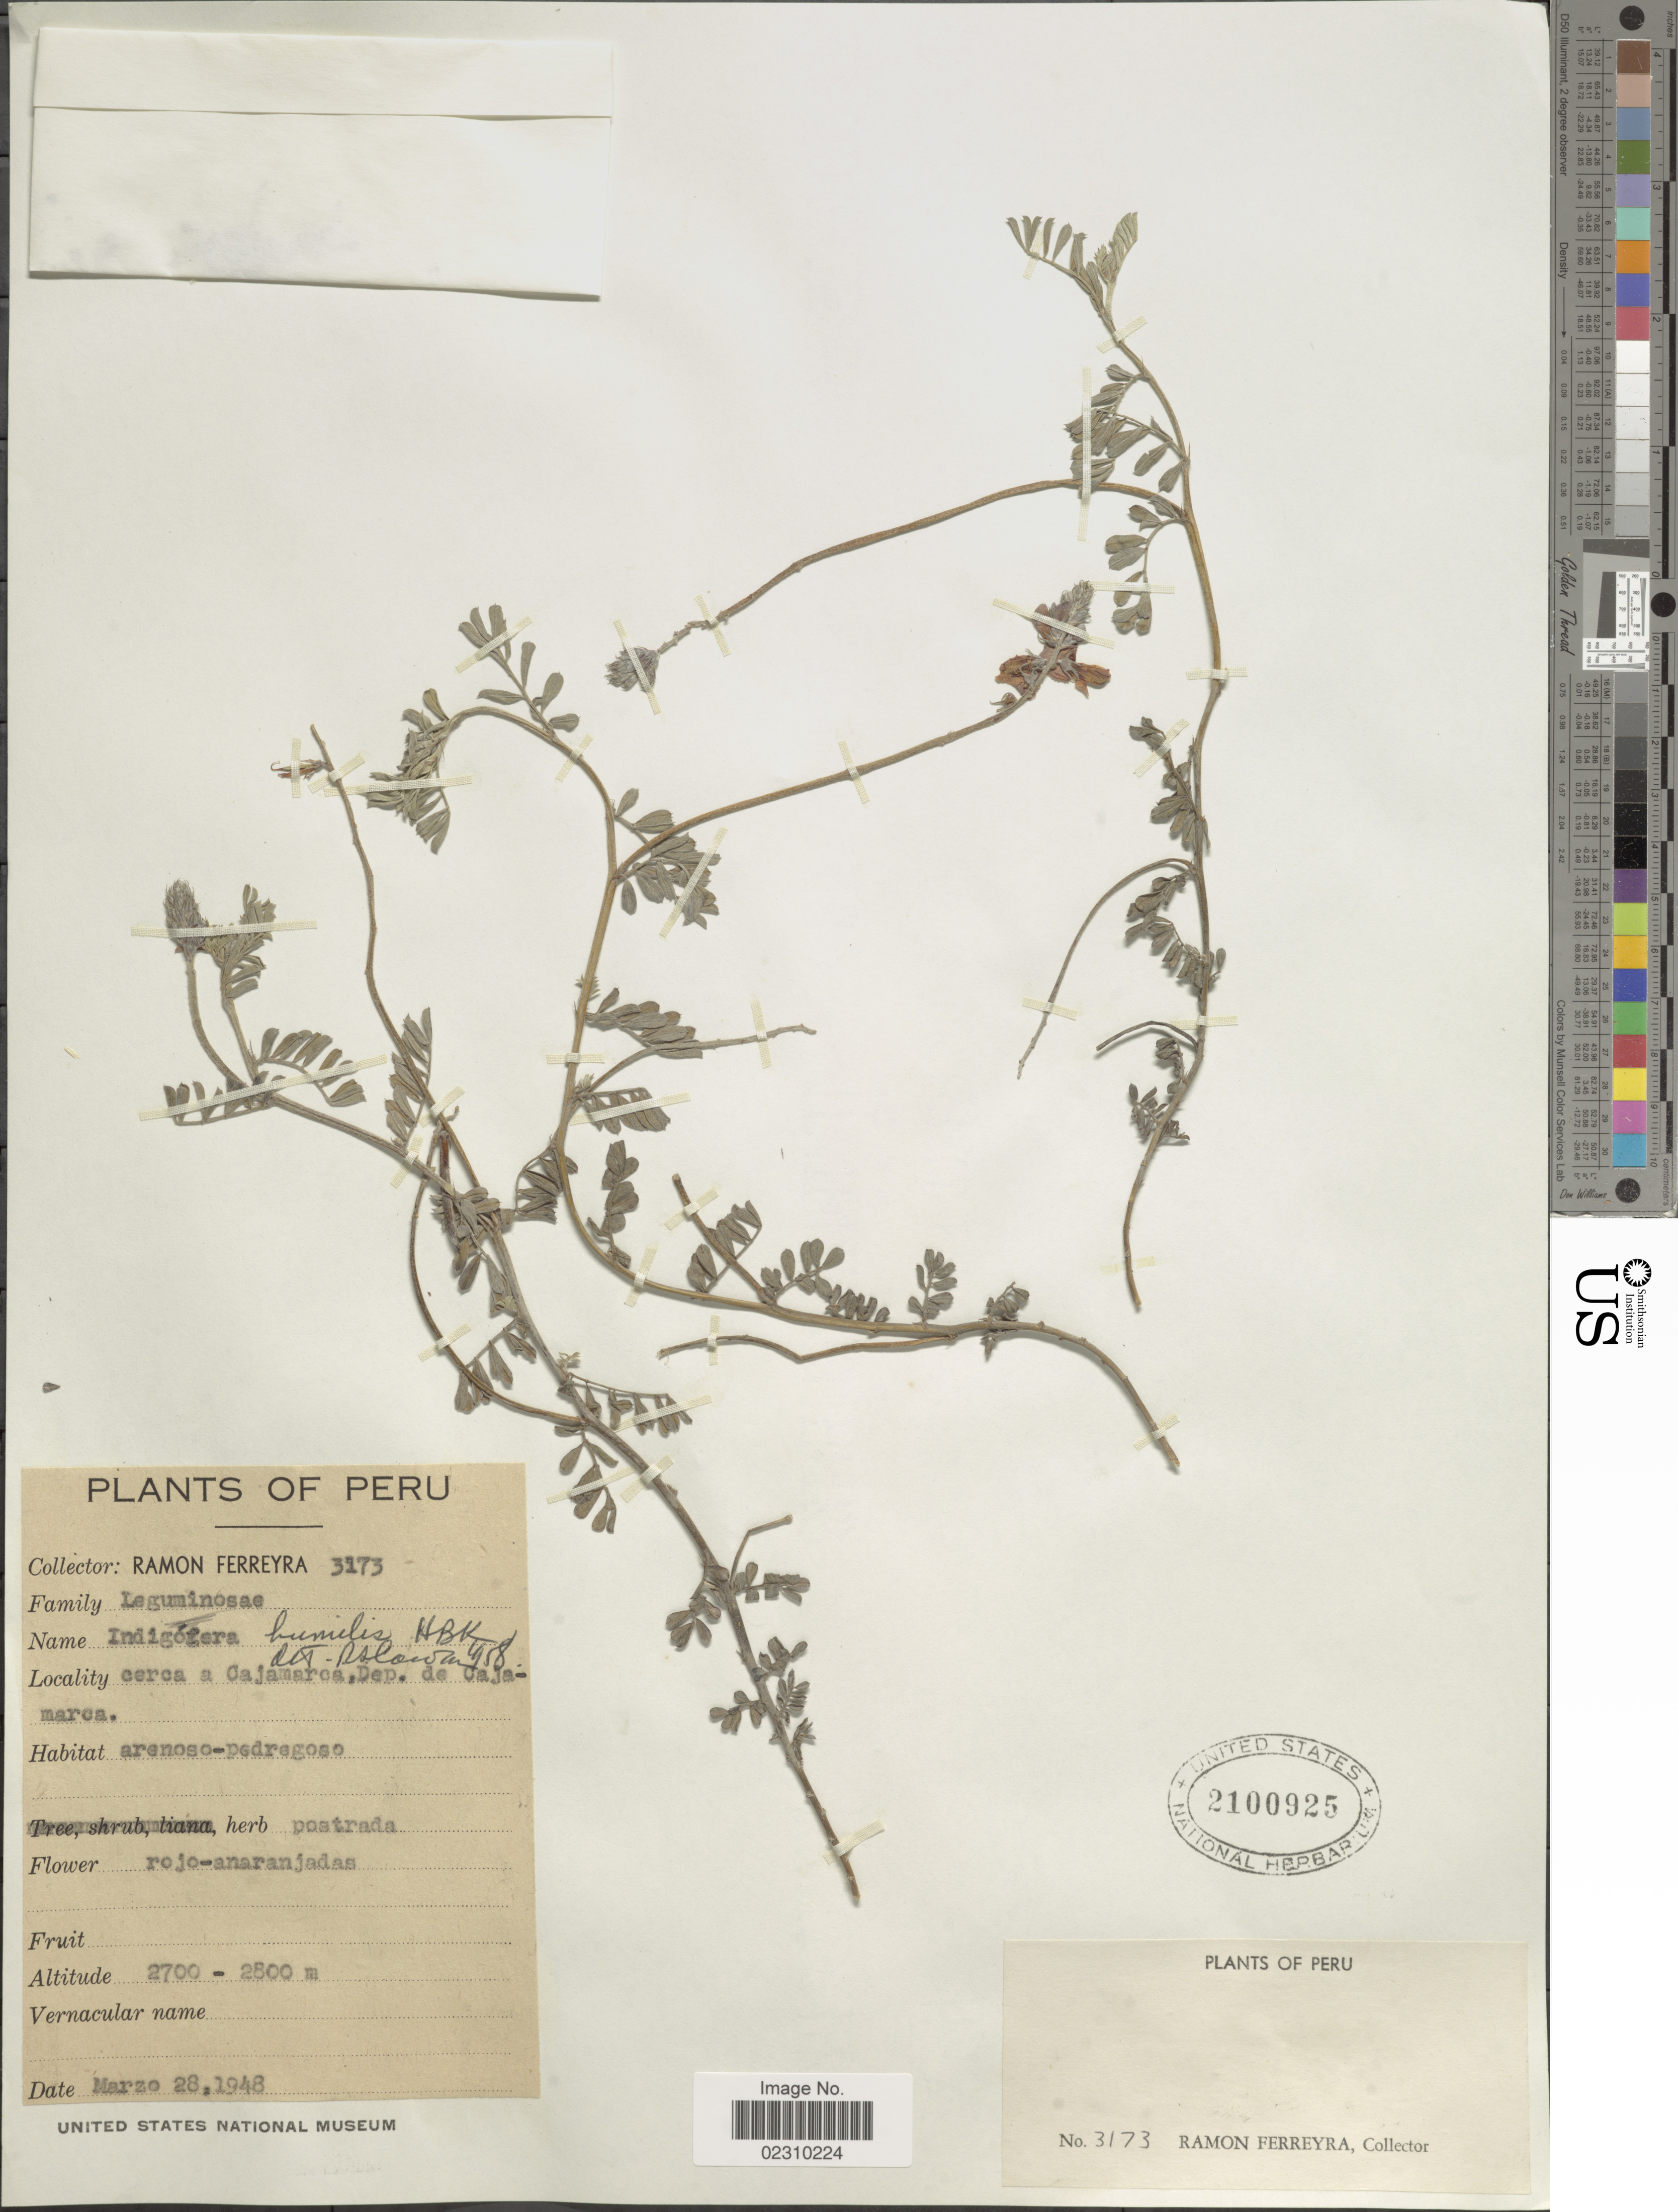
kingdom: Plantae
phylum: Tracheophyta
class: Magnoliopsida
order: Fabales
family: Fabaceae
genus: Indigofera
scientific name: Indigofera humilis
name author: Kunth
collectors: R. A. Ferreyra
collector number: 3173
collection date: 1948-03-28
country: Peru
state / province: Cajamarca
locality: Cerca a cajamarca, Dep. de Cajamarca,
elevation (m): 2700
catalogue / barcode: US 2100925